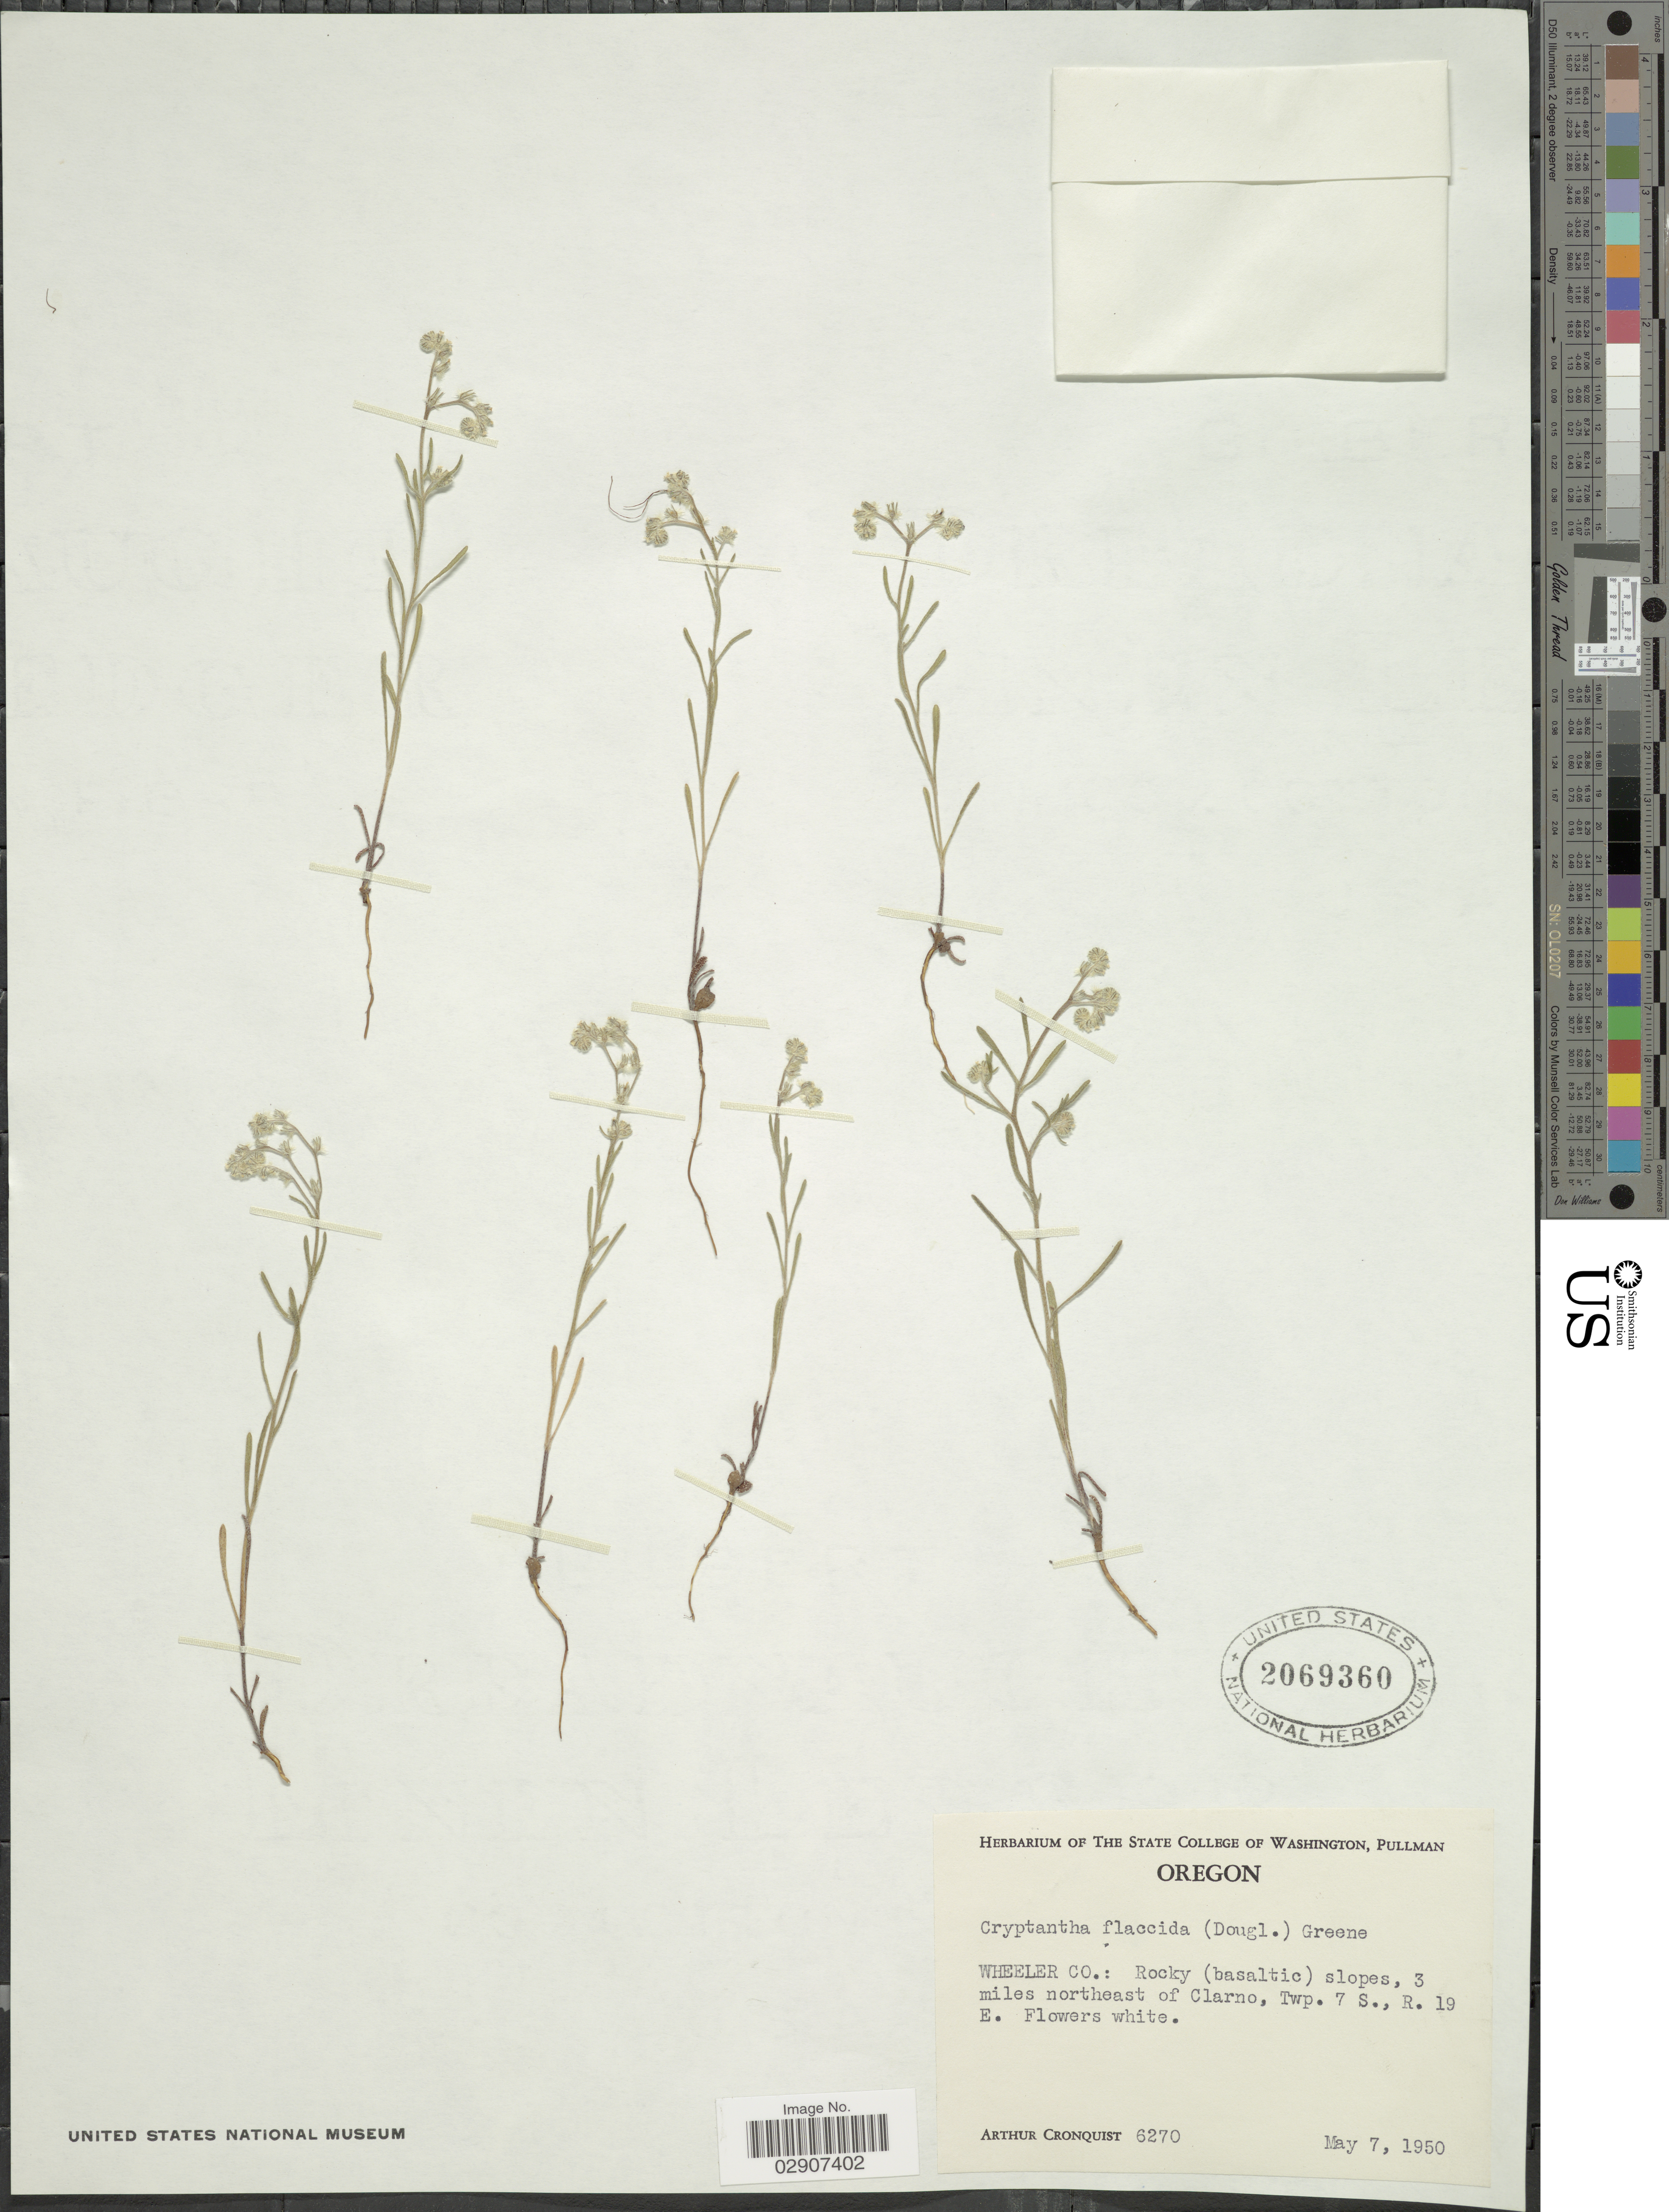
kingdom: Plantae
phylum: Tracheophyta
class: Magnoliopsida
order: Boraginales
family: Boraginaceae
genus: Cryptantha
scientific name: Cryptantha flaccida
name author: (Douglas ex Lehm.) Greene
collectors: A. J. Cronquist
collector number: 6270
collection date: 1950-05-07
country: United States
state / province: Oregon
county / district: Wheeler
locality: Wheeler Co.: Rocky (basaltic) slopes, 3 miles northeast of Clarno, Twp. 7 S., R. 19 E.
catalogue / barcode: US 2069360